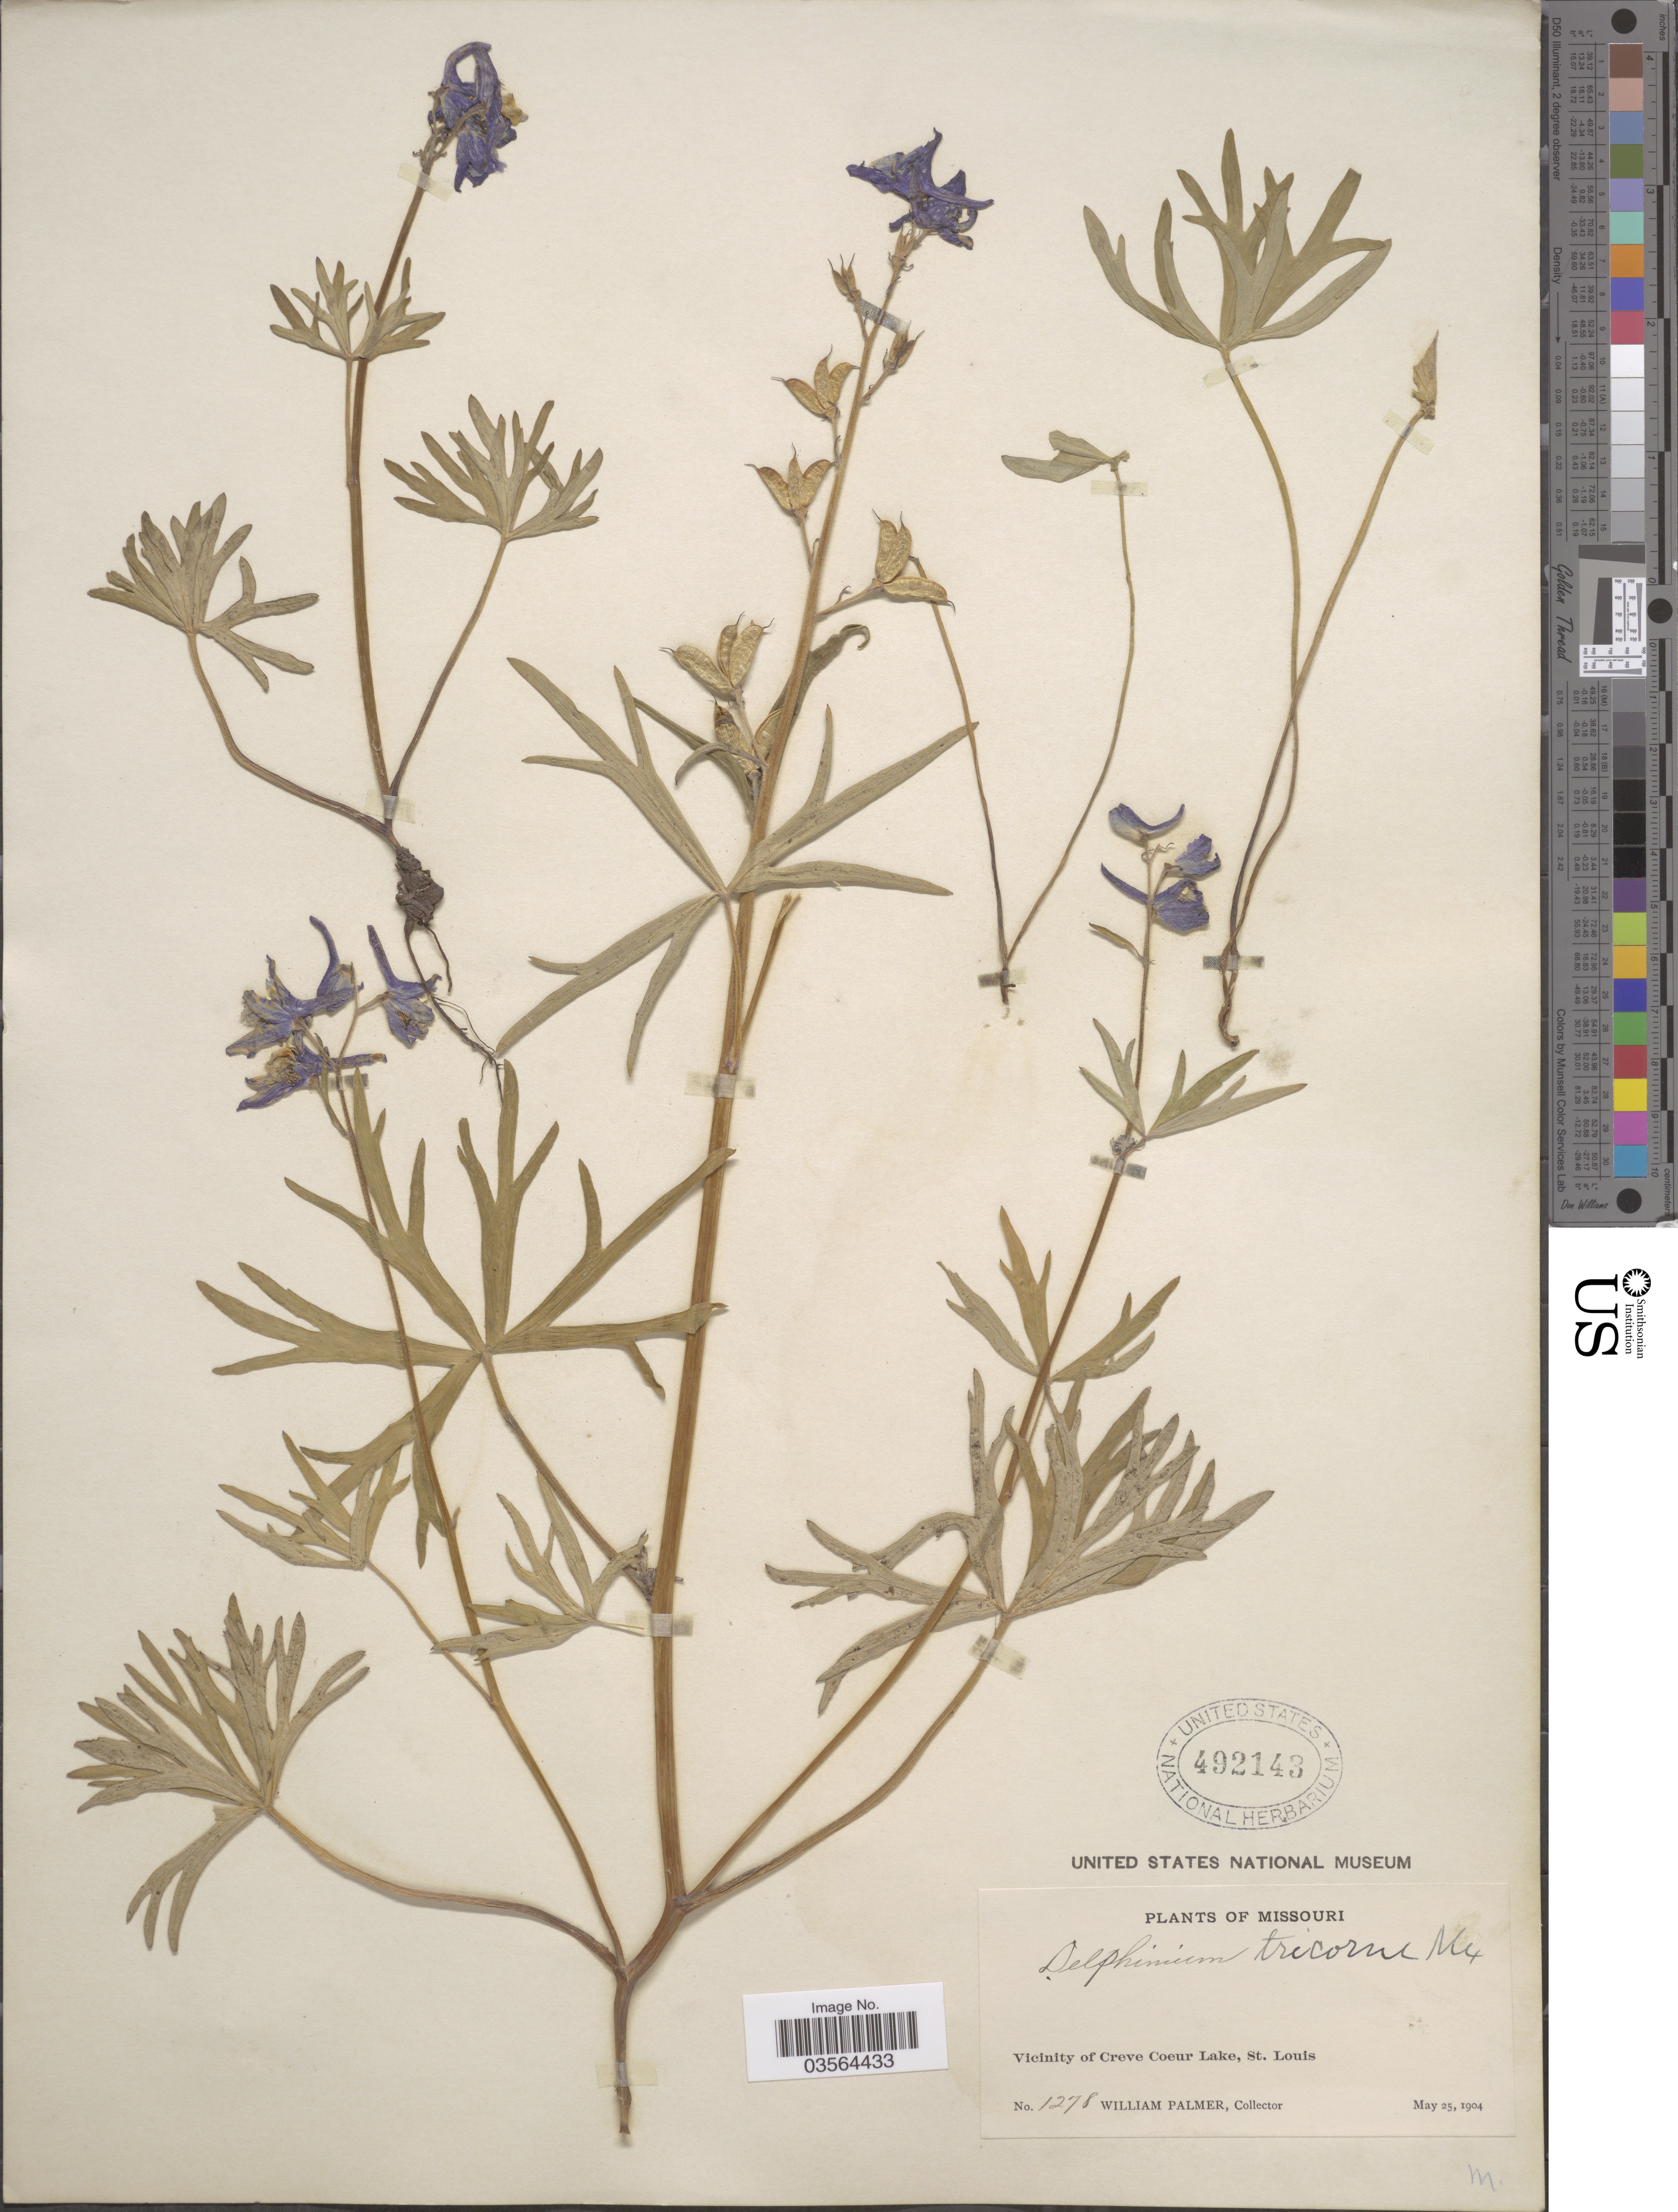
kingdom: Plantae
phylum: Tracheophyta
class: Magnoliopsida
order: Ranunculales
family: Ranunculaceae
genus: Delphinium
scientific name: Delphinium tricorne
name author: Michx.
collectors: W. Palmer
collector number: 1278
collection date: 1904-05-25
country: United States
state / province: Missouri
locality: Vicinity of Creve Coeur Lake, St. Louis.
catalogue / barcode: US 492143